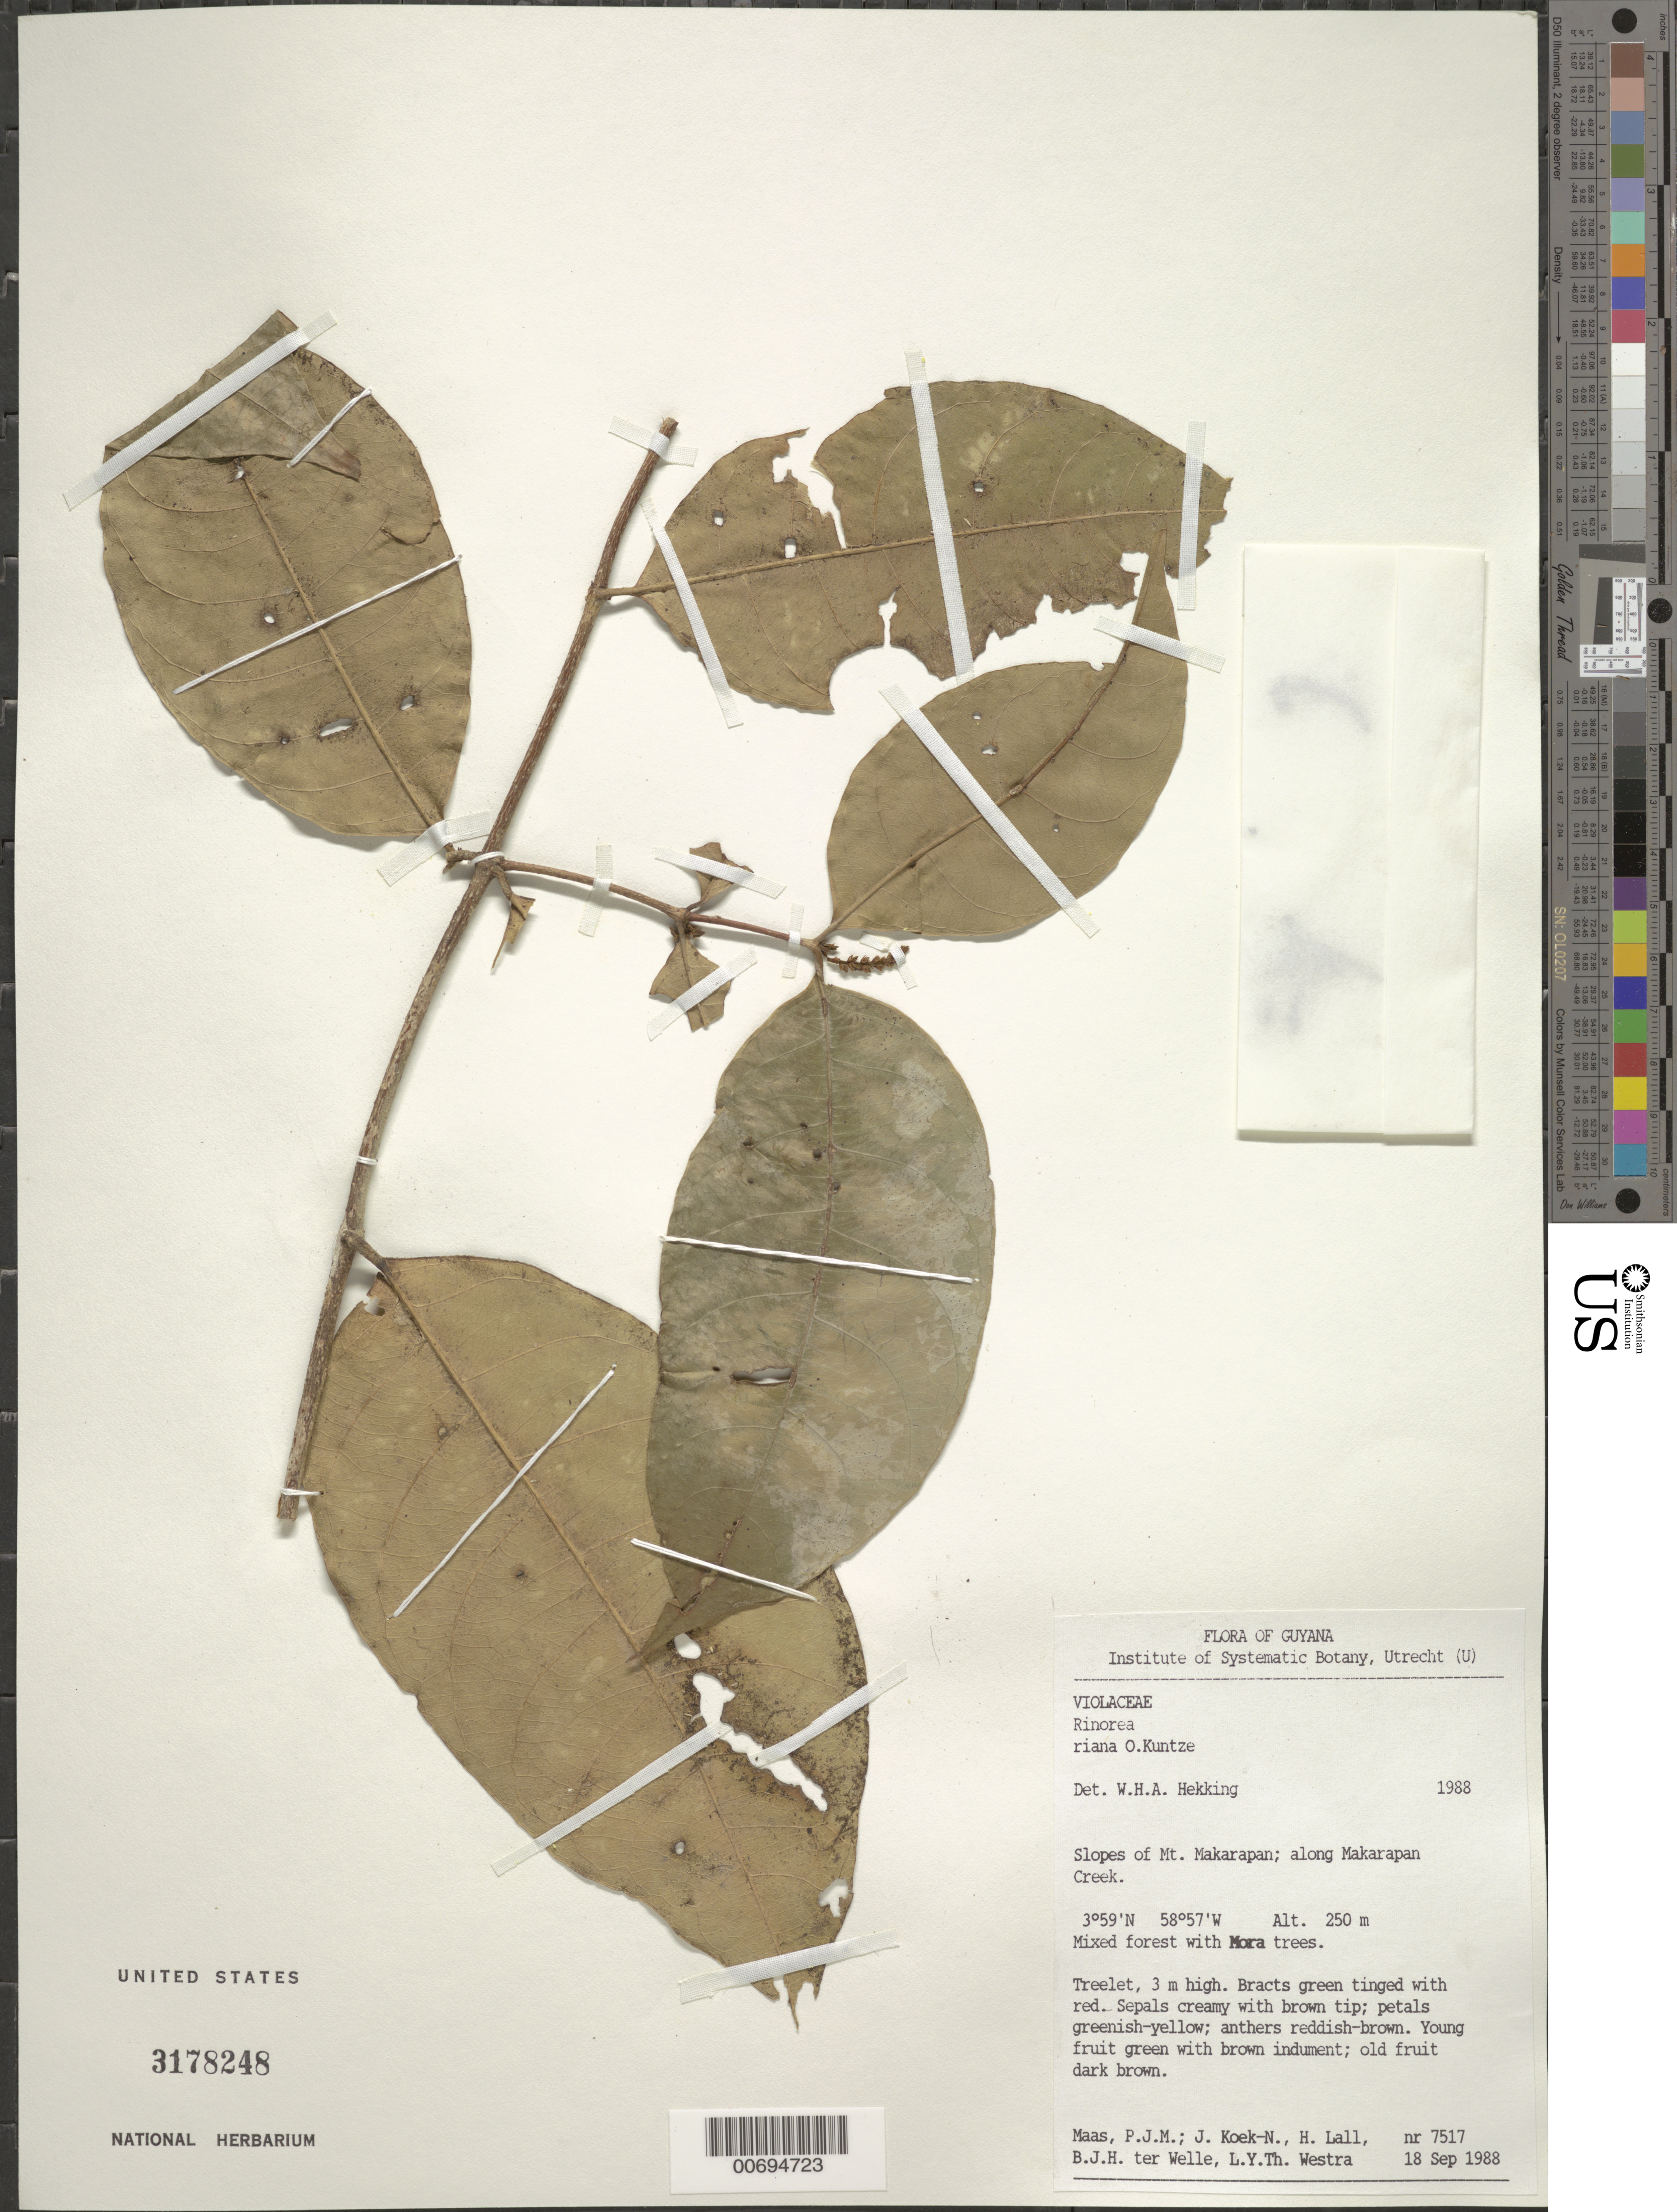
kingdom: Plantae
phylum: Tracheophyta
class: Magnoliopsida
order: Malpighiales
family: Violaceae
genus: Rinorea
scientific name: Rinorea riana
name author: Kuntze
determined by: Hekking, W. H. A.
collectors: P. Maas, J. Koek-Noorman, H. Lall, B. Welle & L. Y. T. Westra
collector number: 7517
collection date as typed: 18-Sep-88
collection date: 1988-09-18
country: Guyana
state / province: U. Takutu-U. Essequibo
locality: Mt. Makarapan, slopes along Makarapan Creek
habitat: Mixed forest with Mora trees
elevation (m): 250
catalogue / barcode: US 3178248